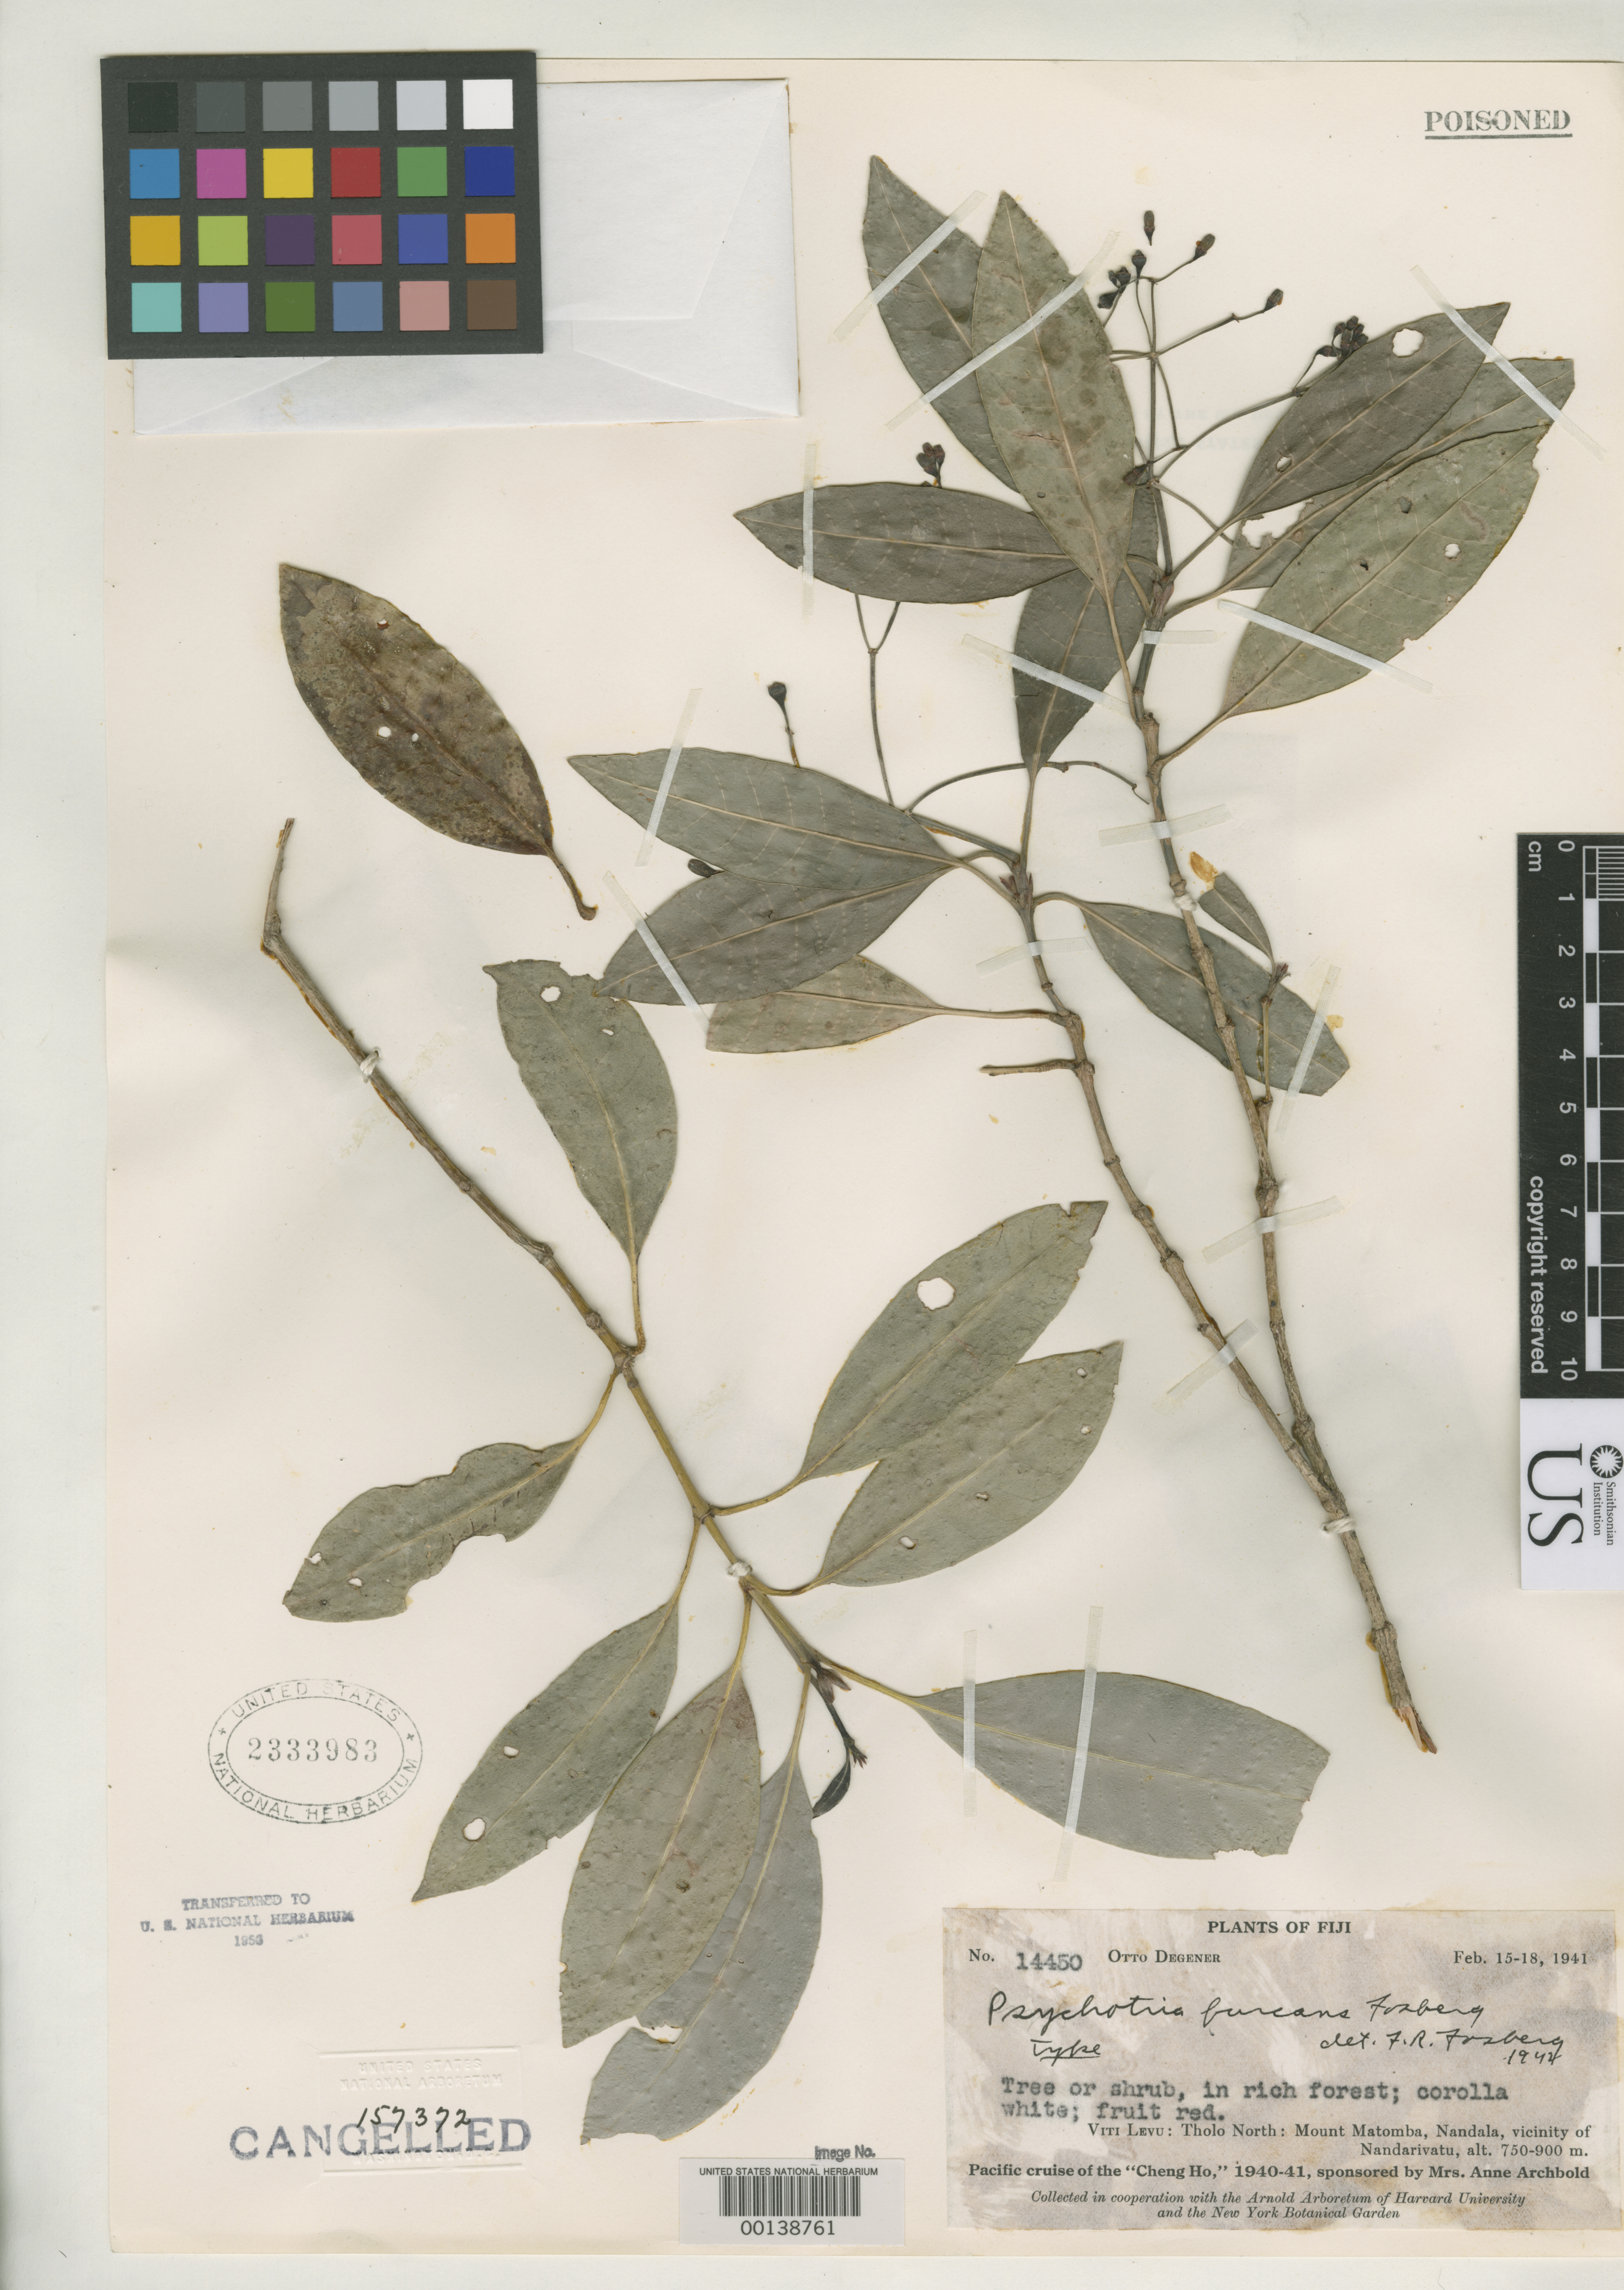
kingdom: Plantae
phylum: Tracheophyta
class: Magnoliopsida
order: Gentianales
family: Rubiaceae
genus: Psychotria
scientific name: Psychotria furcans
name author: Fosberg in A.C. Sm.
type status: Holotype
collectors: O. Degener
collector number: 14450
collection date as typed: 15 Feb 1941 to 18 Feb 1941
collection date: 1941-02-15/1941-02-18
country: Fiji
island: Viti Levu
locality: Tholo North, Mt. Matomba, Nandala. [Viti Levu Group]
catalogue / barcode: US 2333983